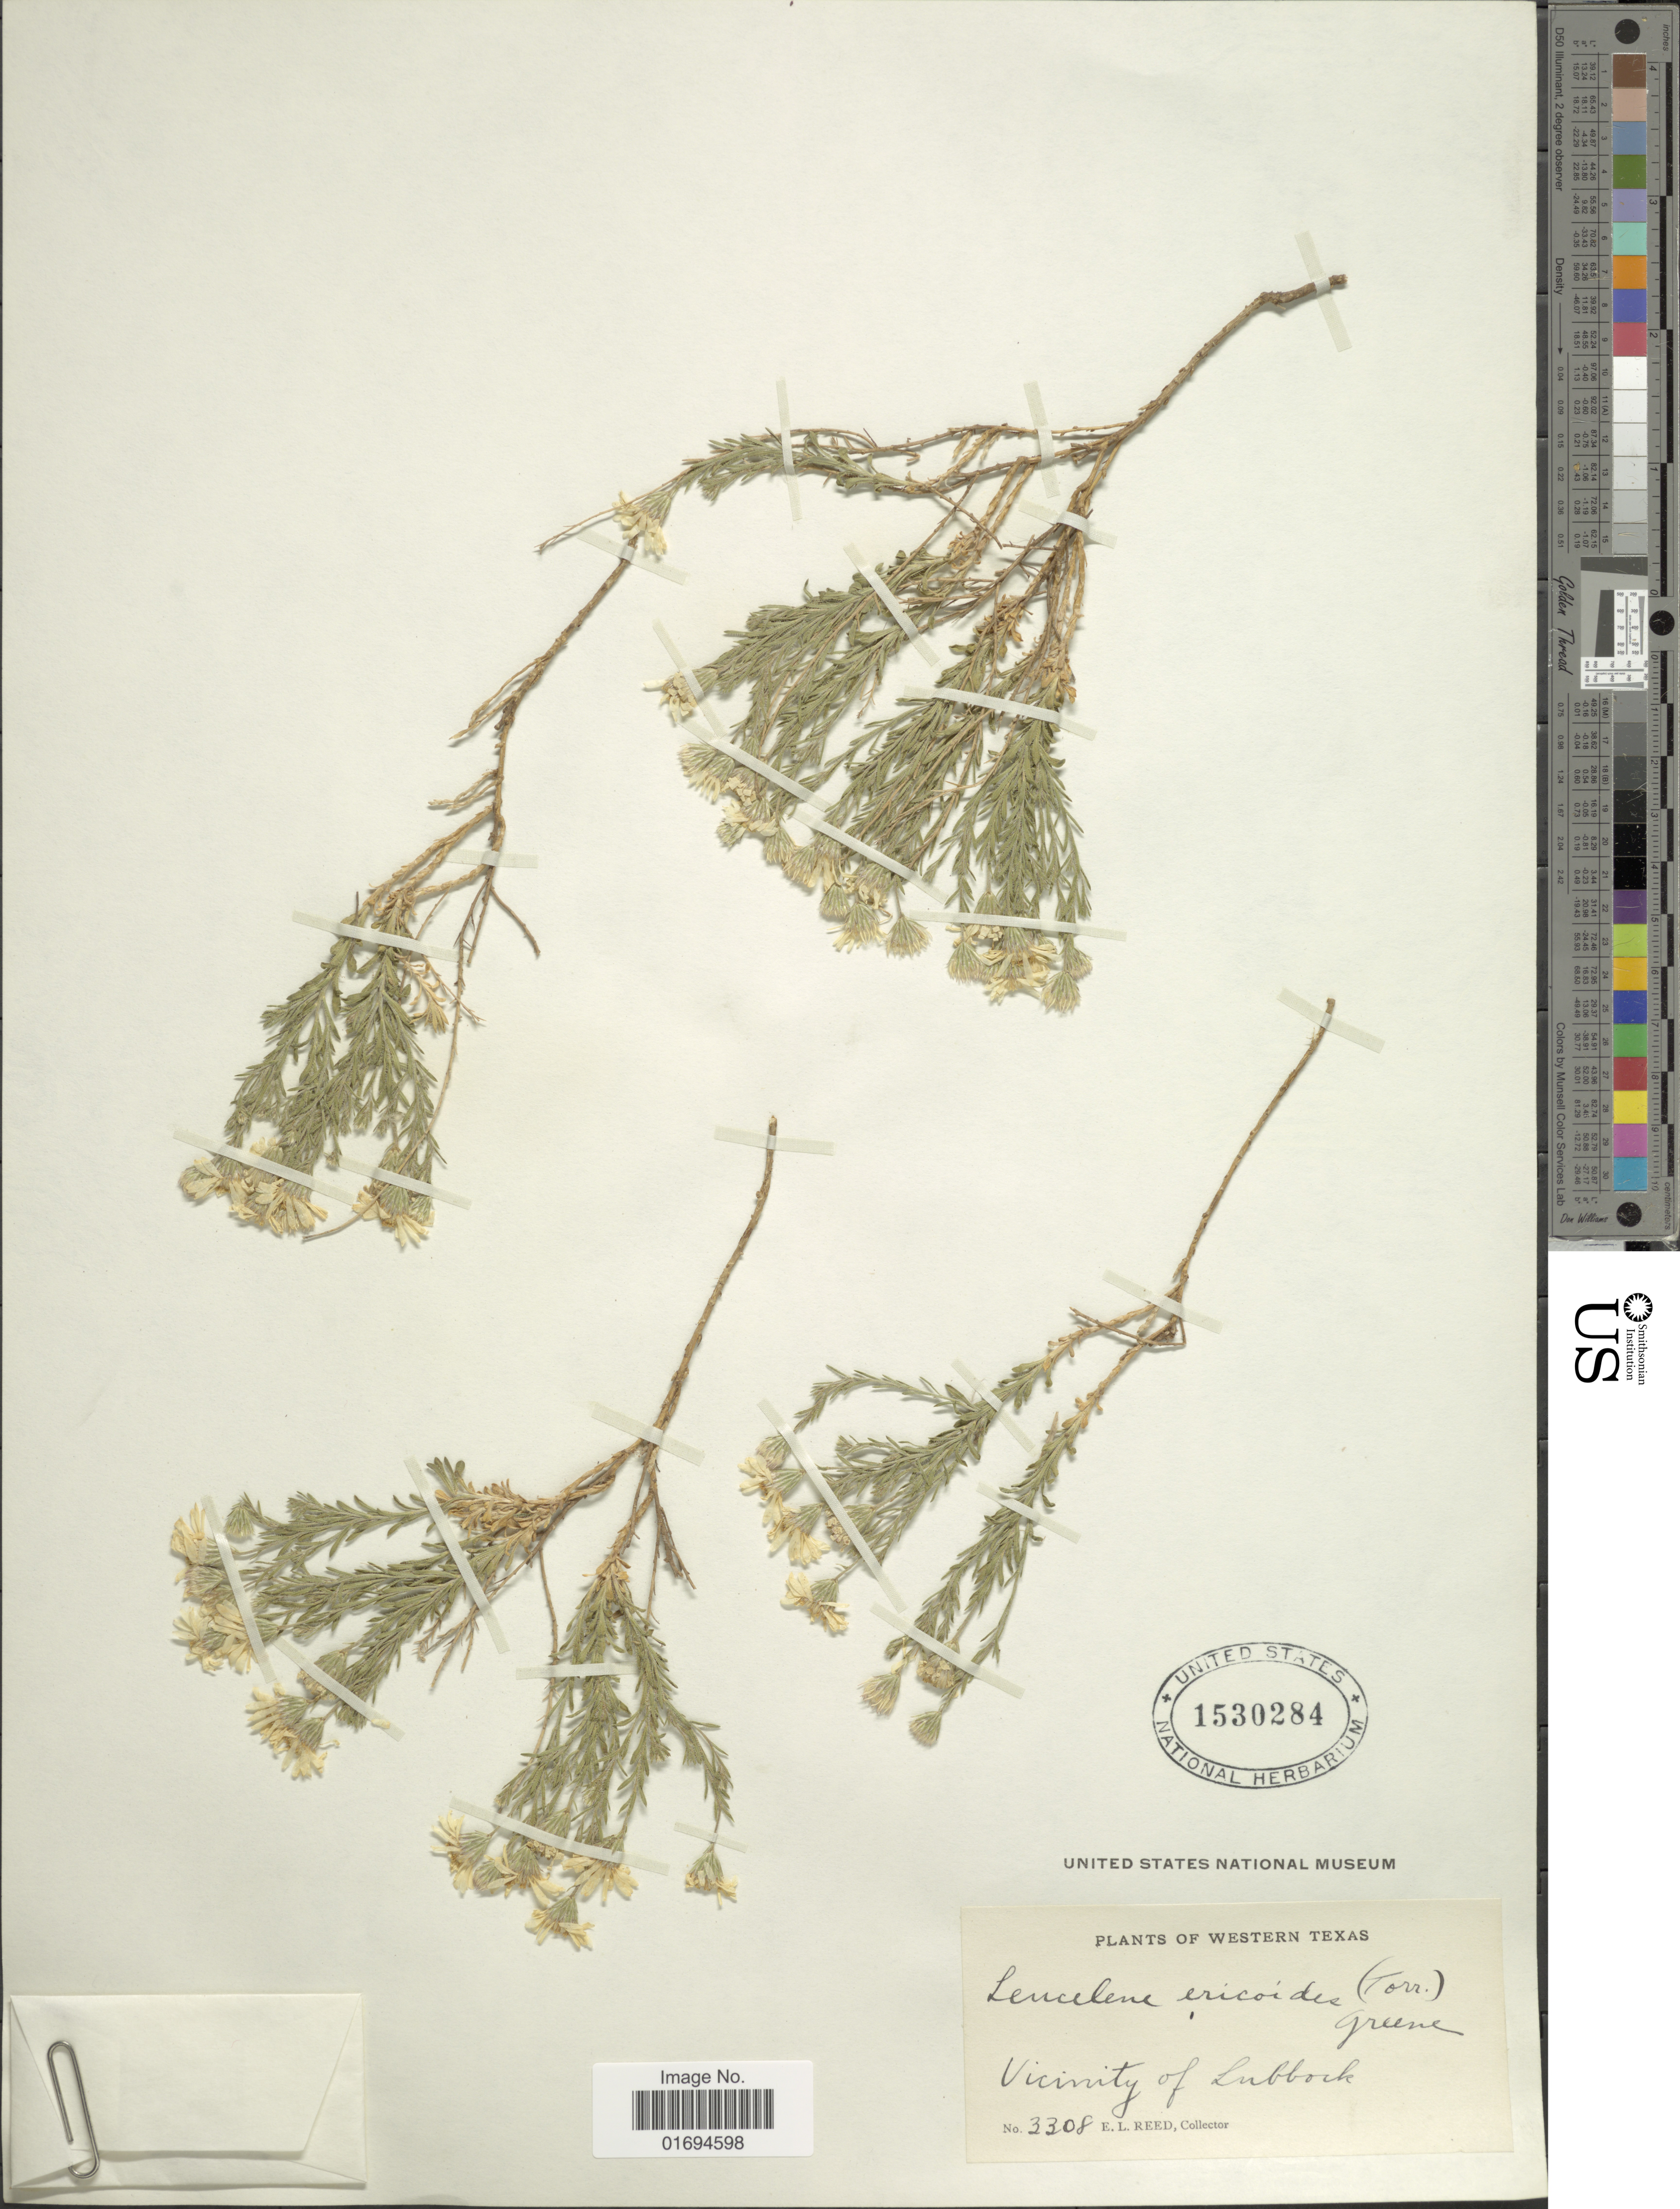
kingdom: Plantae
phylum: Tracheophyta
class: Magnoliopsida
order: Asterales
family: Asteraceae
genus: Chaetopappa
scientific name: Chaetopappa ericoides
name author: (Torr.) G.L. Nesom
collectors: E. Reed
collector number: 3308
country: United States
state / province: Texas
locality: Western Texas, vicinity of Lubbock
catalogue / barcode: US 1530284